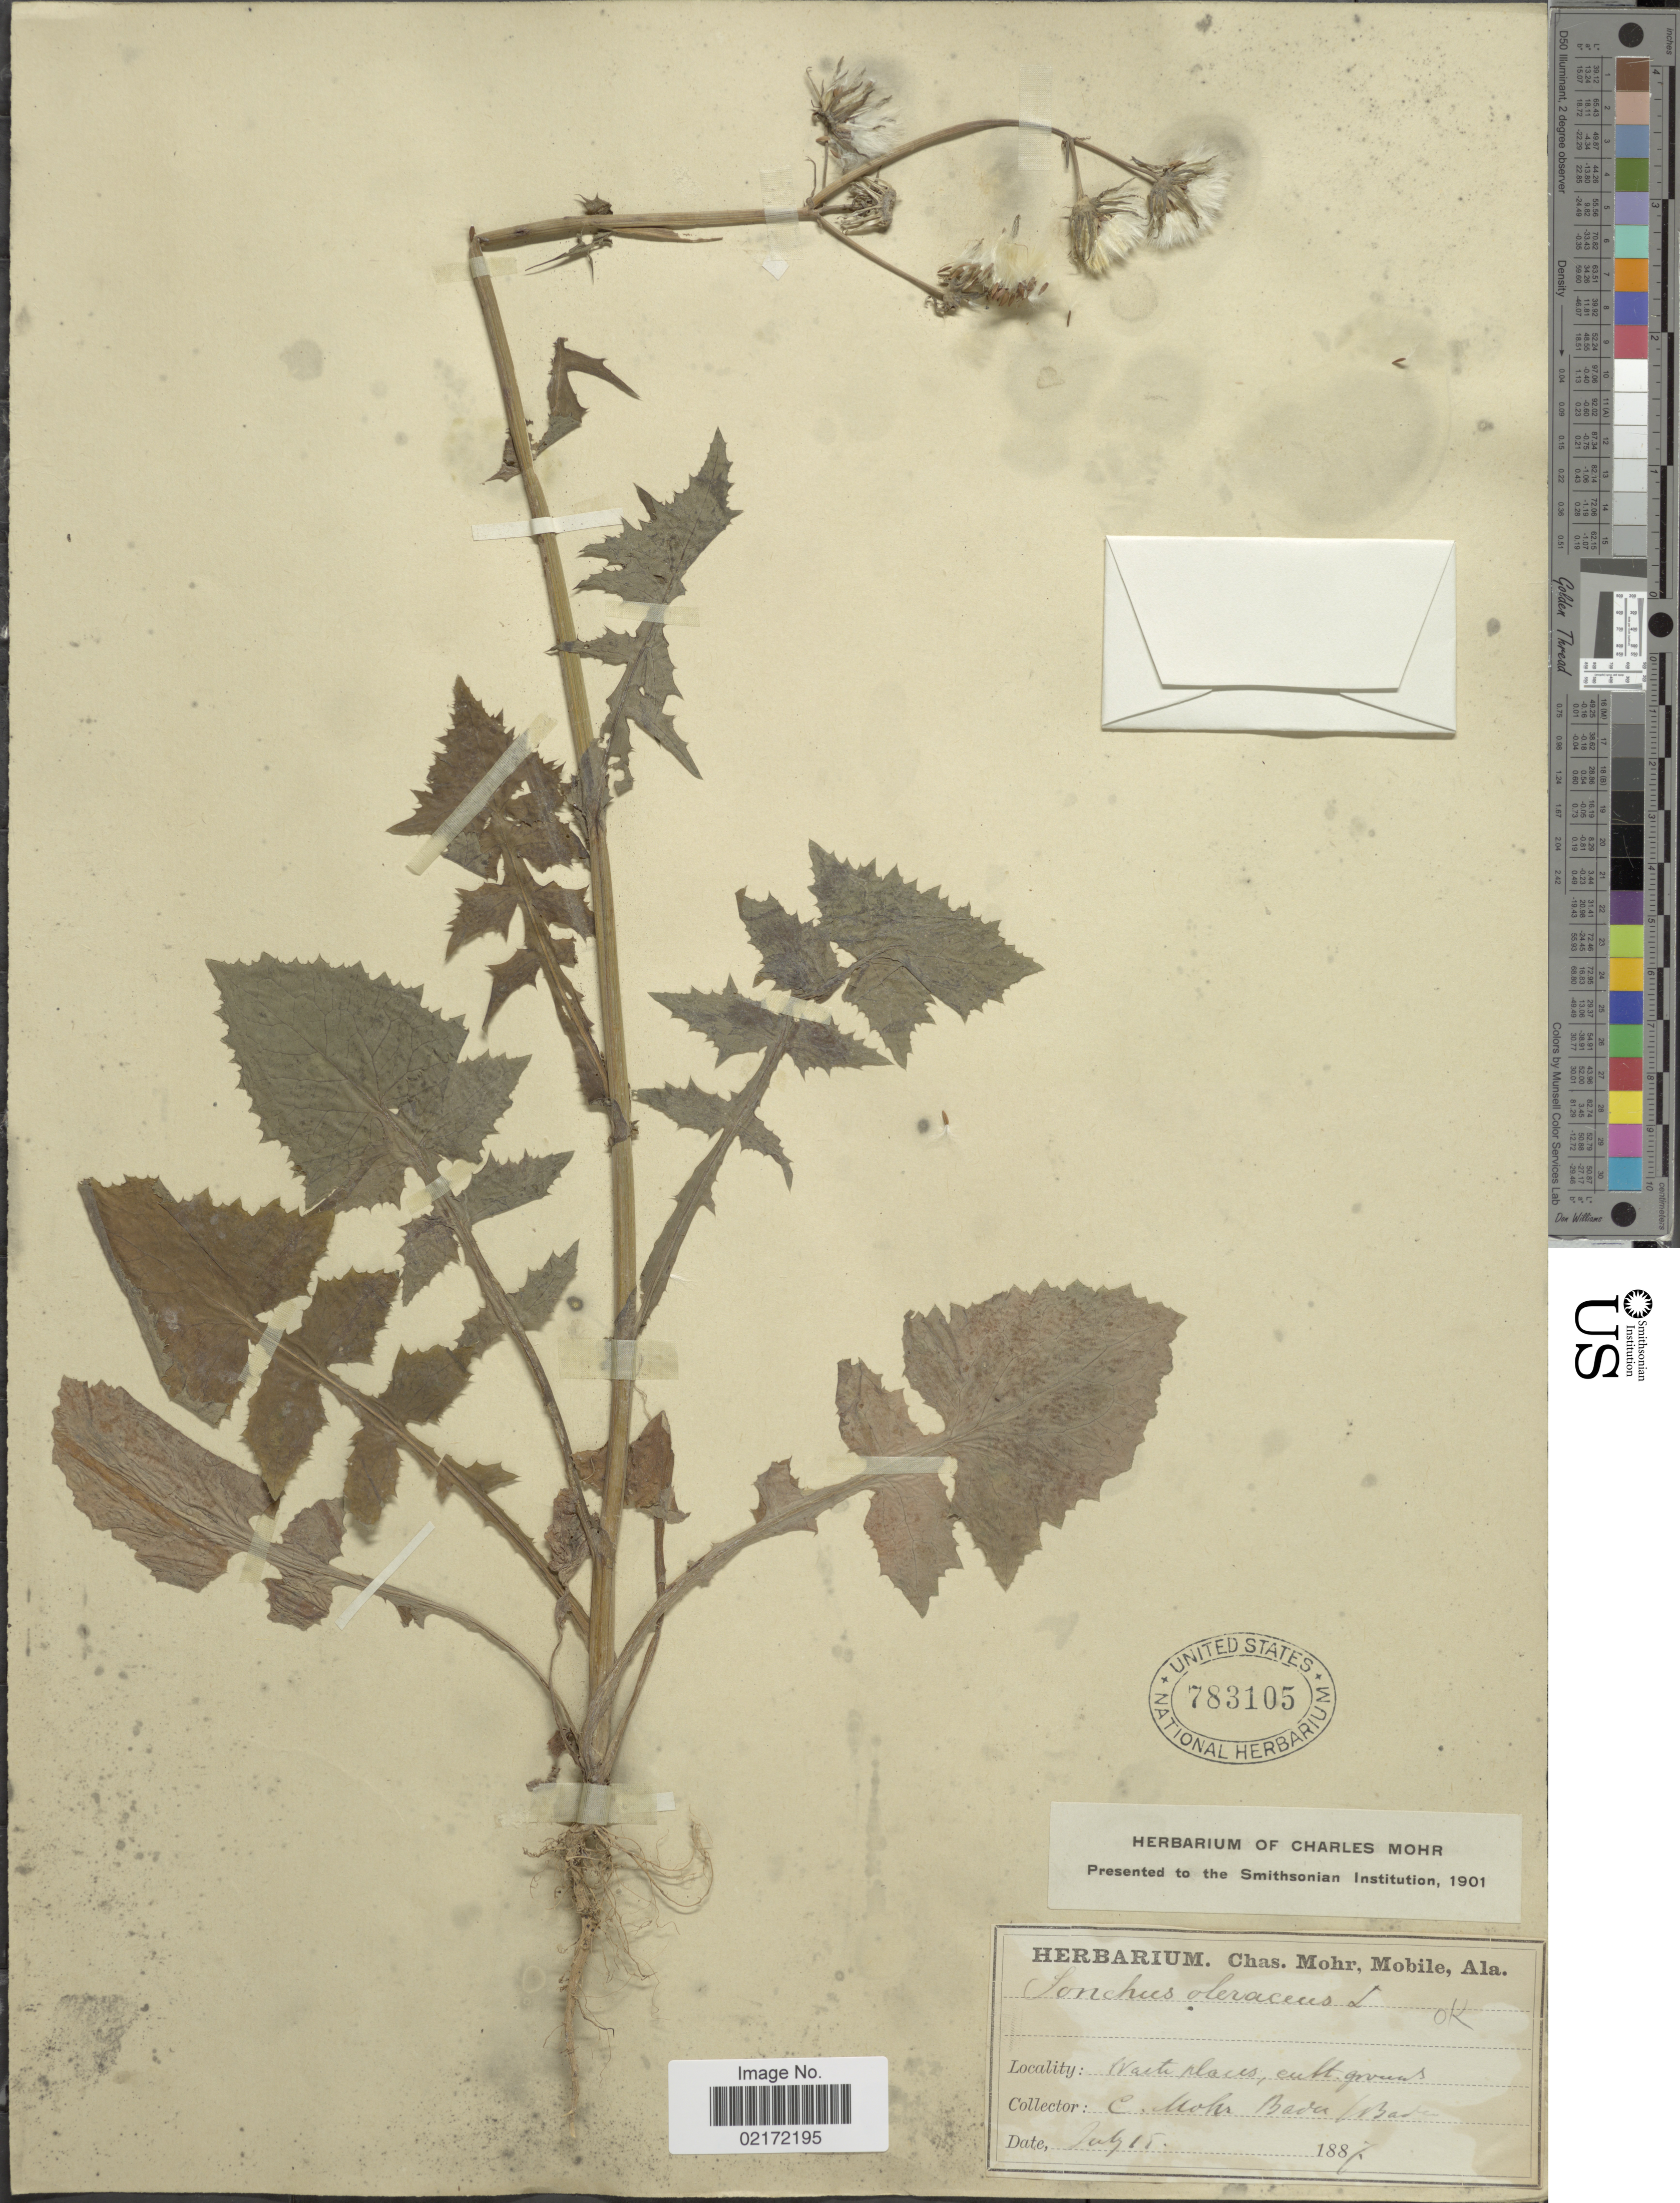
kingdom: Plantae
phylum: Tracheophyta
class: Magnoliopsida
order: Asterales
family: Asteraceae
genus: Sonchus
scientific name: Sonchus oleraceus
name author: L.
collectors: C. T. Mohr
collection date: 1887-07-15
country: United States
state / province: Alabama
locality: Waste places, cult. Grounds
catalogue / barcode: US 783105